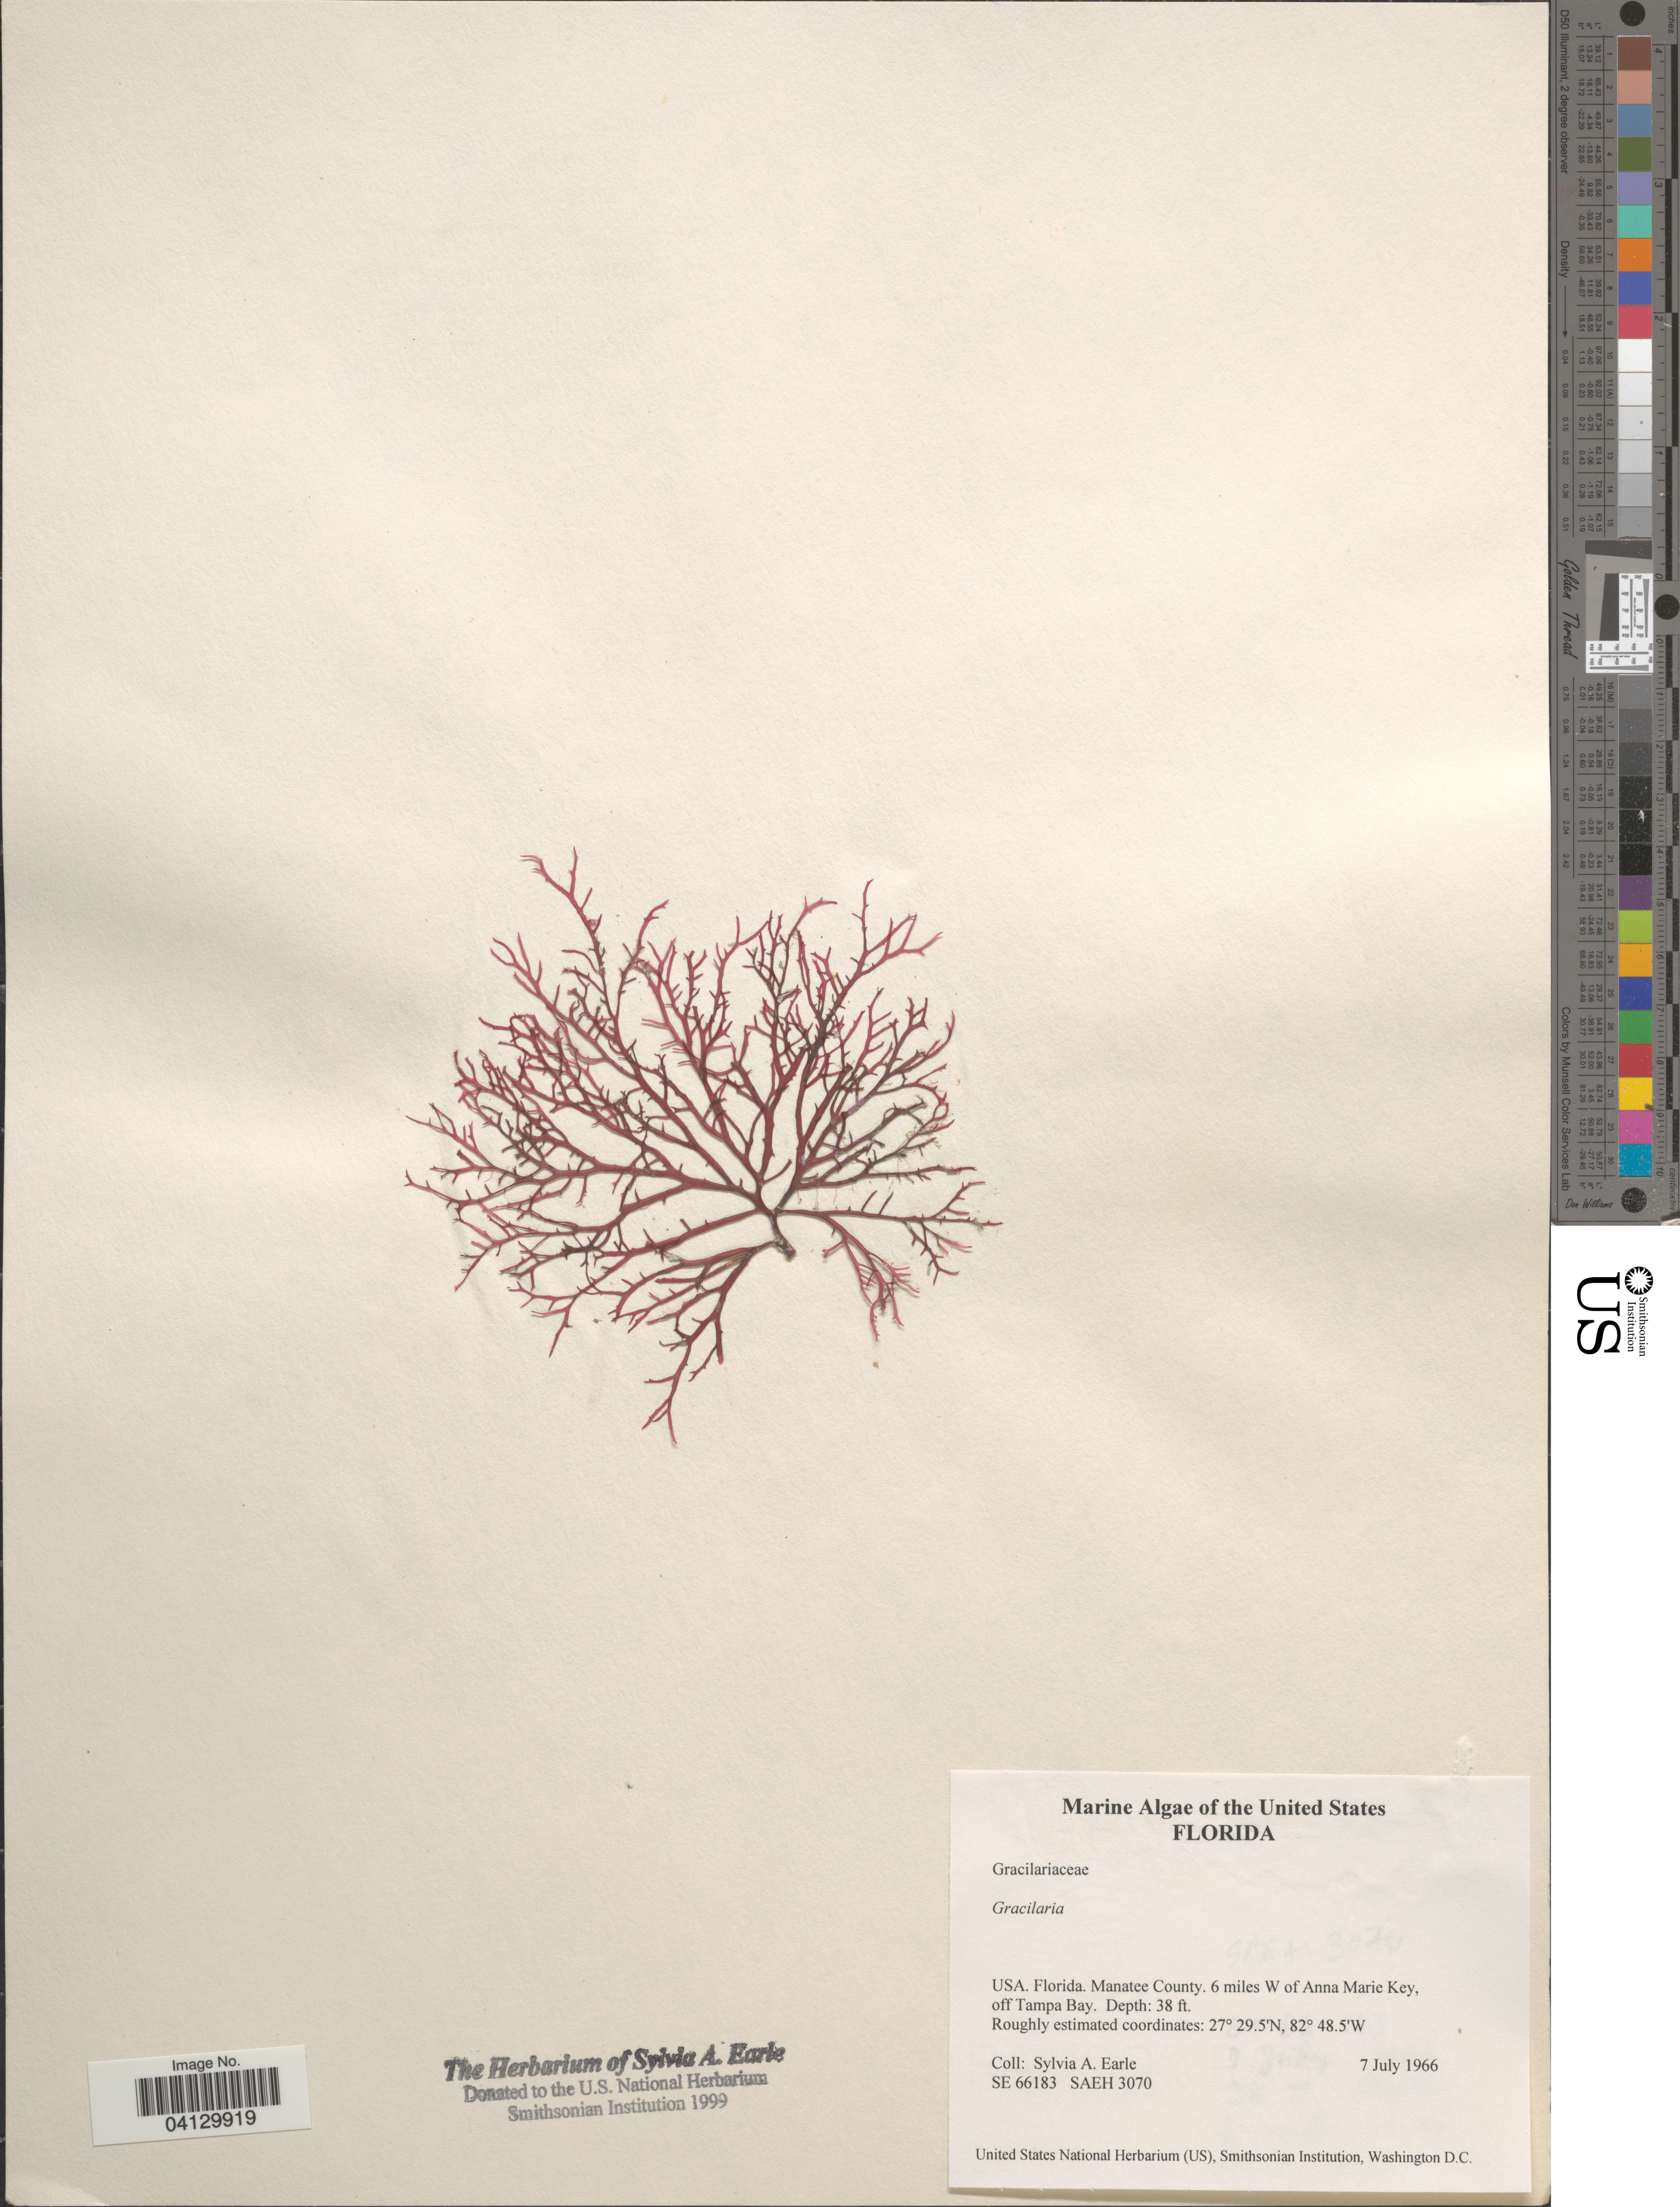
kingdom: Plantae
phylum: Rhodophyta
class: Florideophyceae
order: Gracilariales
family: Gracilariaceae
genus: Gracilaria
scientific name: Gracilaria sp.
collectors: S. A. Earle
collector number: SE66183/SAEH3070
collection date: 1966-07-07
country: United States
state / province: Florida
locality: Manatee County. 6 miles W of Anna Marie Key, off Tampa Bay.